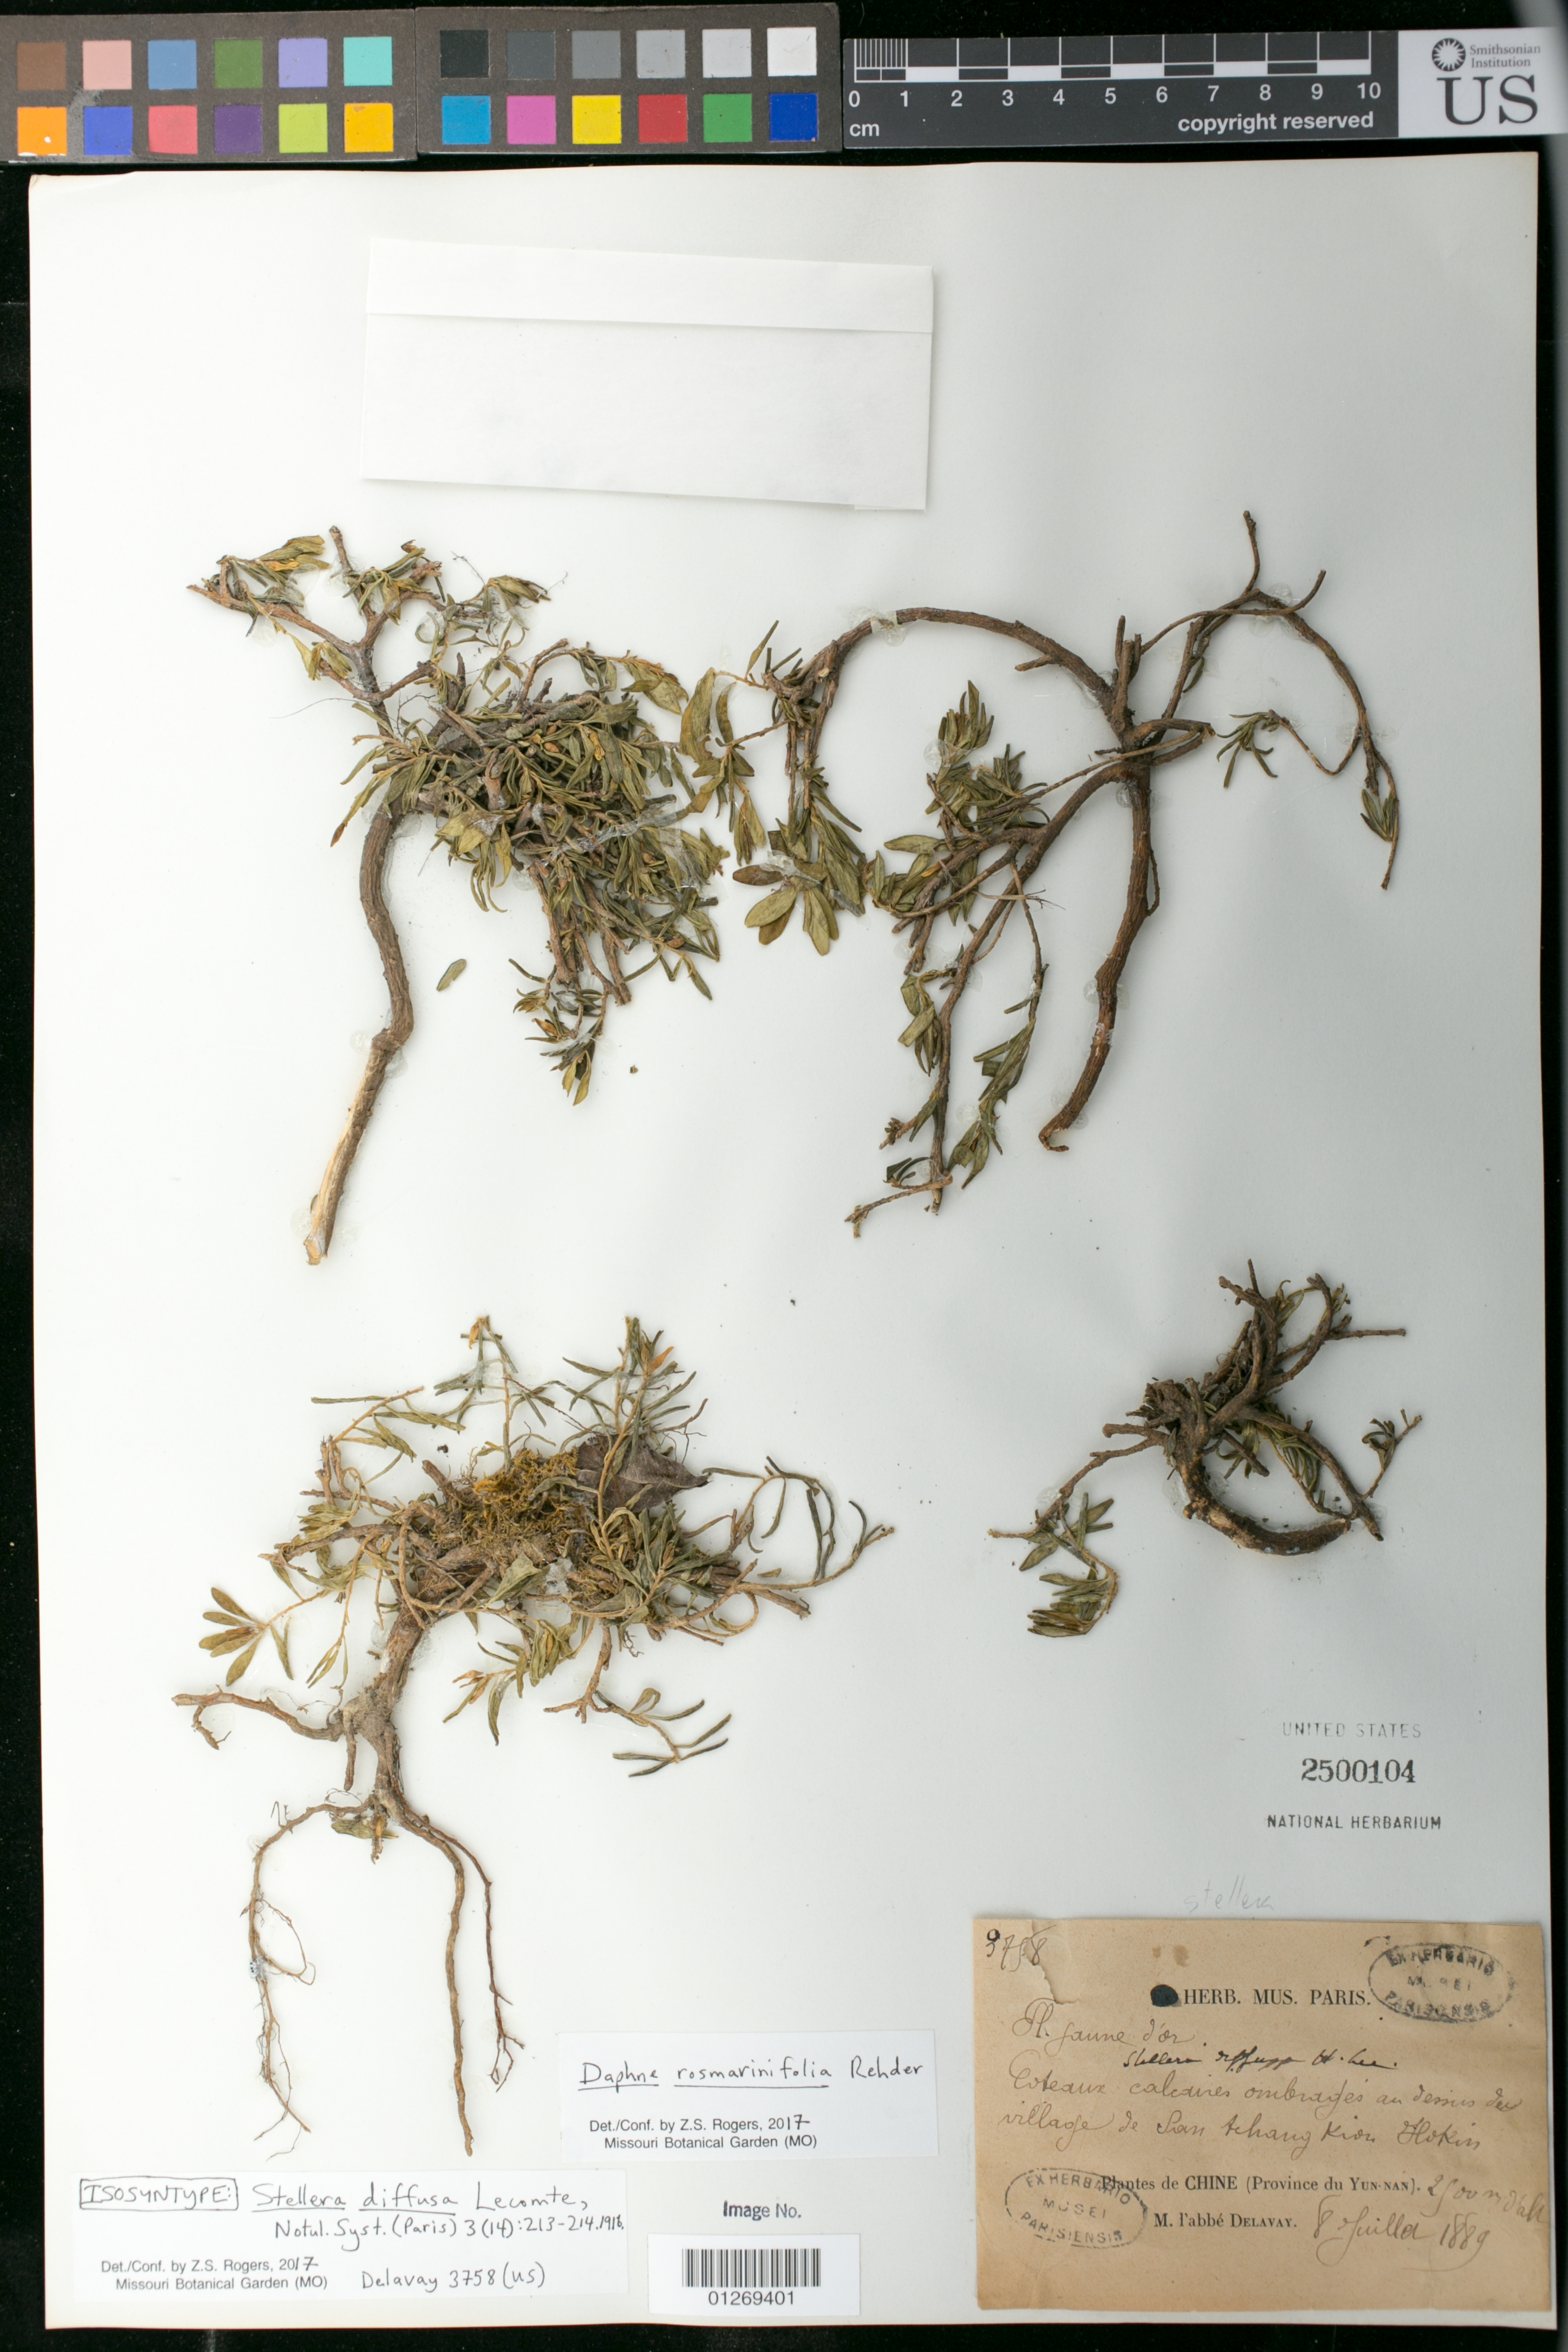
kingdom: Plantae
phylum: Tracheophyta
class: Magnoliopsida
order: Malvales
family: Thymelaeaceae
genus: Stellera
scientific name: Stellera diffusa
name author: Lecomte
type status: Isosyntype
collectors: P. Delavay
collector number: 3758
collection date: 1889-07-08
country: China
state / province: Yunnan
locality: [illeg. in French] au dessus de village de San Tchang Kiou Hokin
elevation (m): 2500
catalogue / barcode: US 2500104